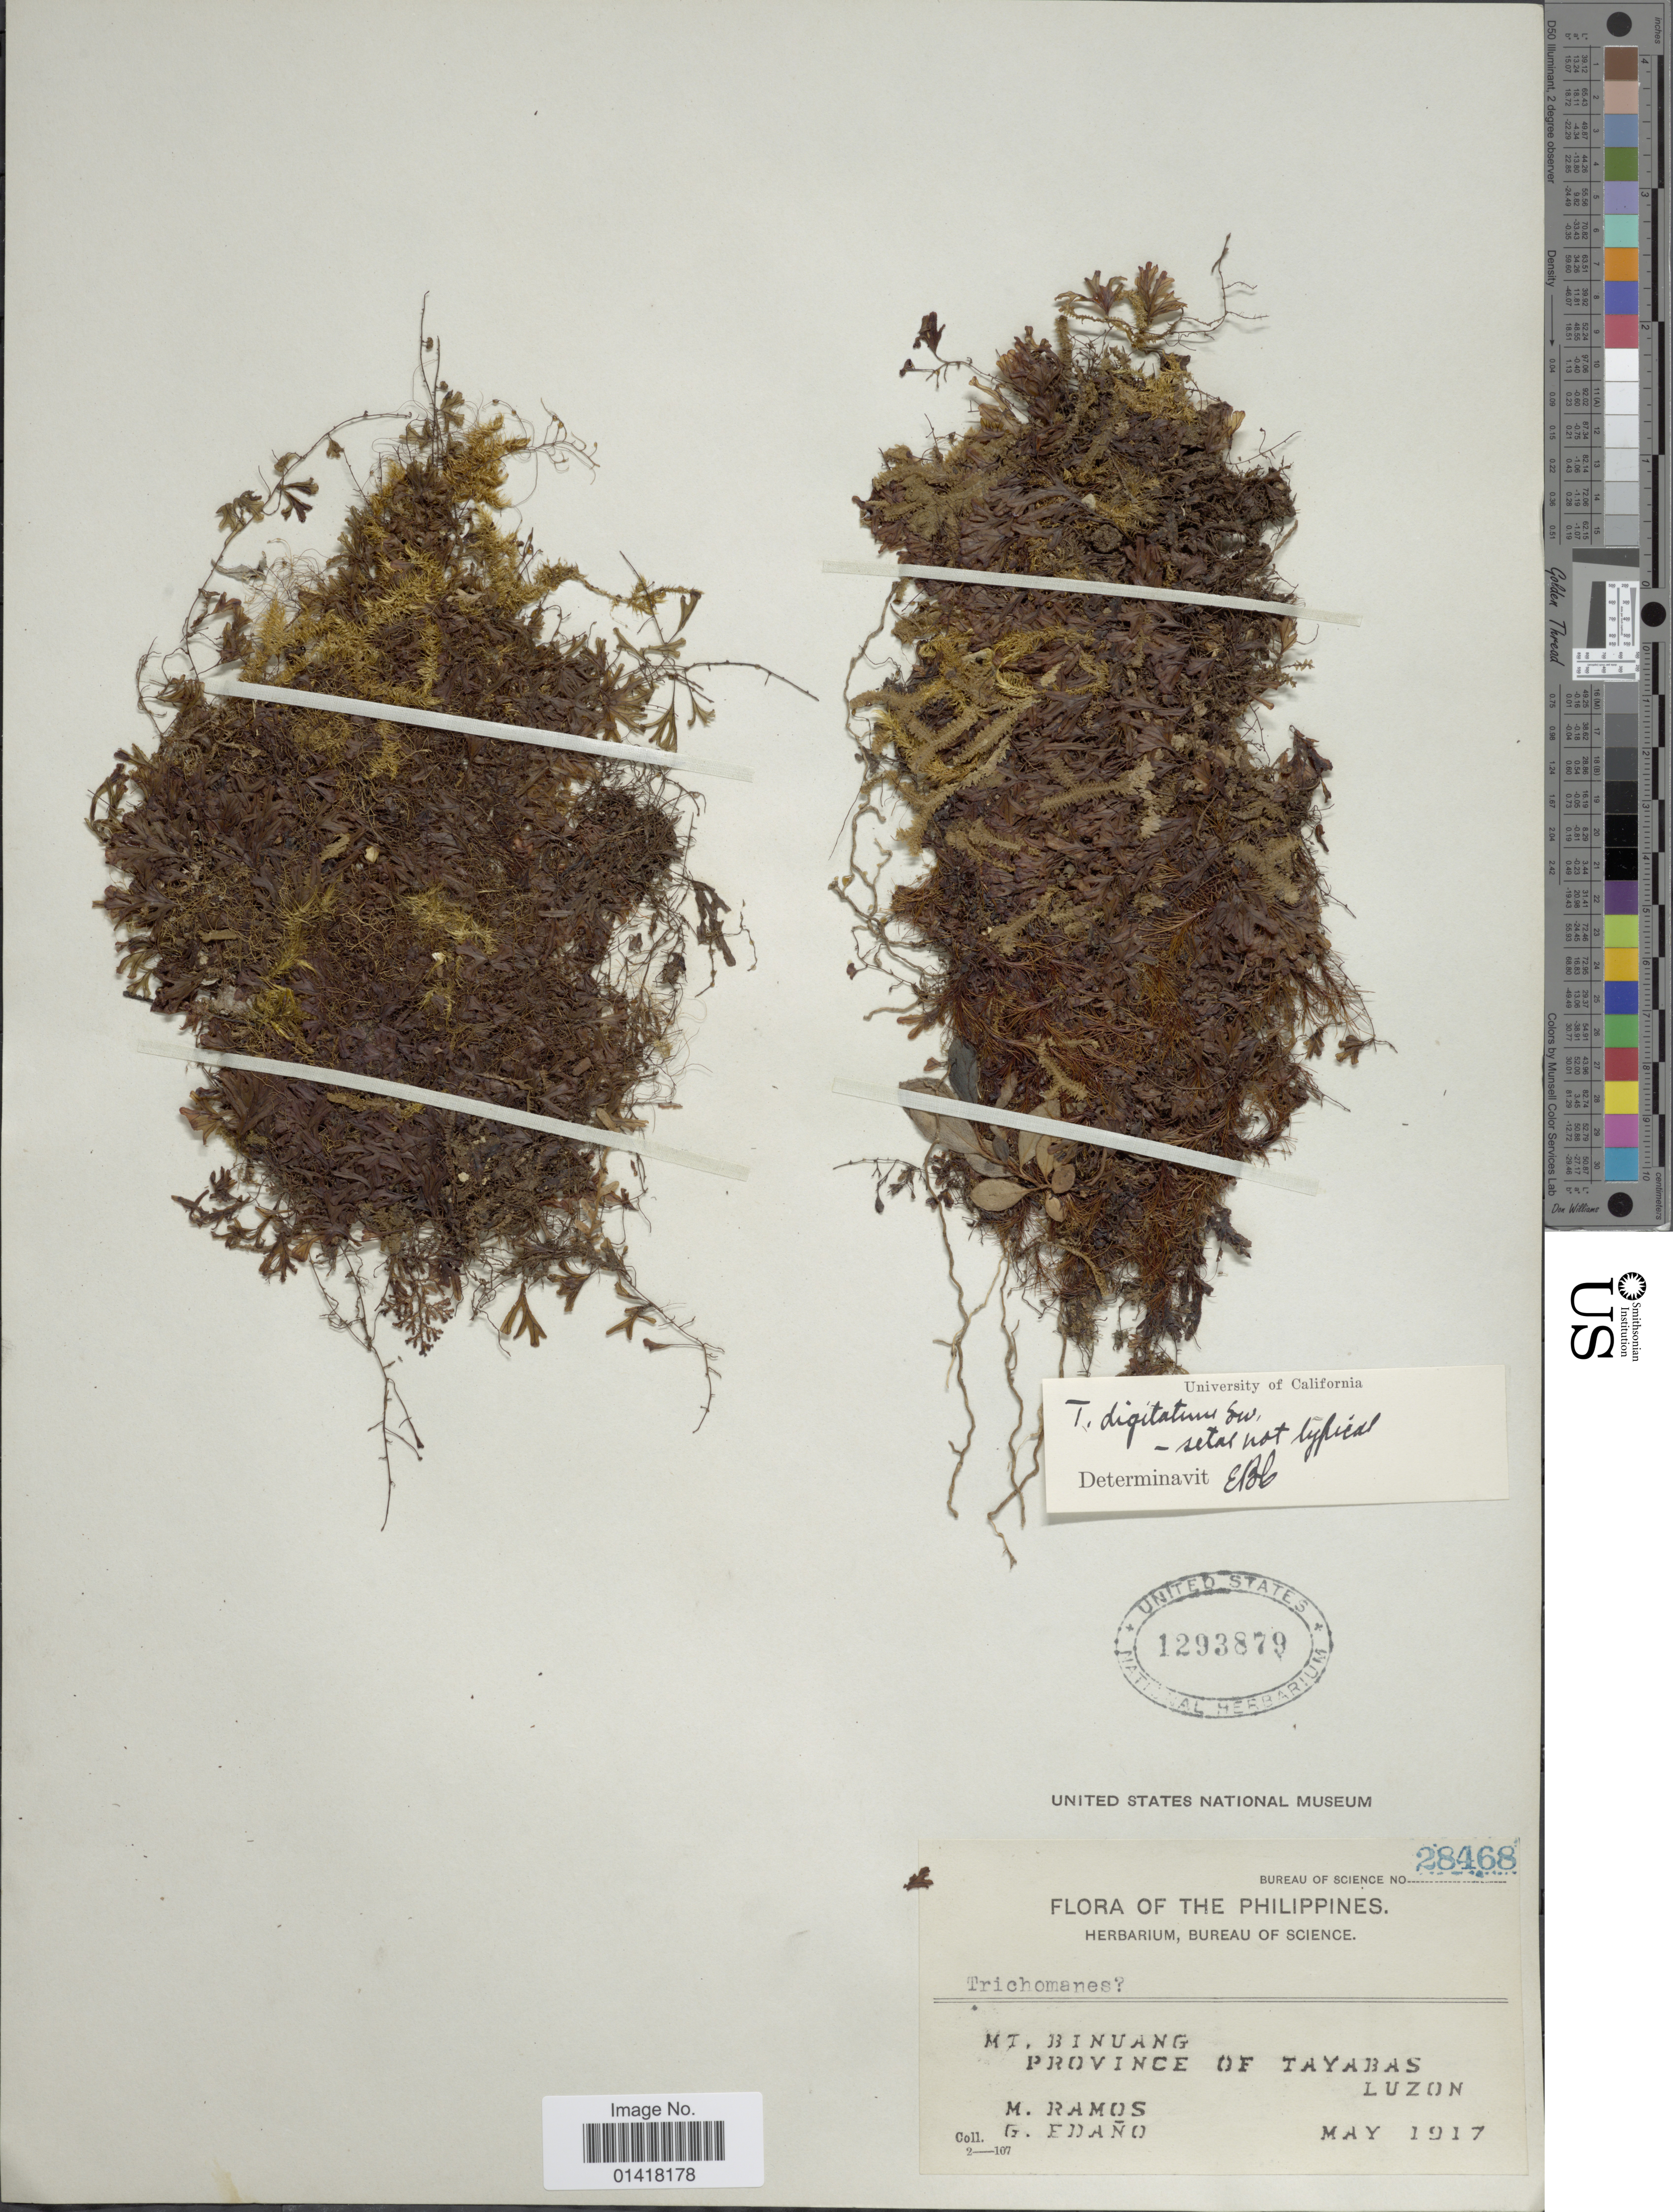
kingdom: Plantae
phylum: Tracheophyta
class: Polypodiopsida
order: Hymenophyllales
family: Hymenophyllaceae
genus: Hymenophyllum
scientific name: Hymenophyllum digitatum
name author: (Sw.) Fosberg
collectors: M. Ramos & G. Edaño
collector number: Bureau of Science 28468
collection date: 1917-05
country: Philippines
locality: The Philippines. Mt. Binuang. Province of Tayabas. Luzon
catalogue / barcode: US 1293879